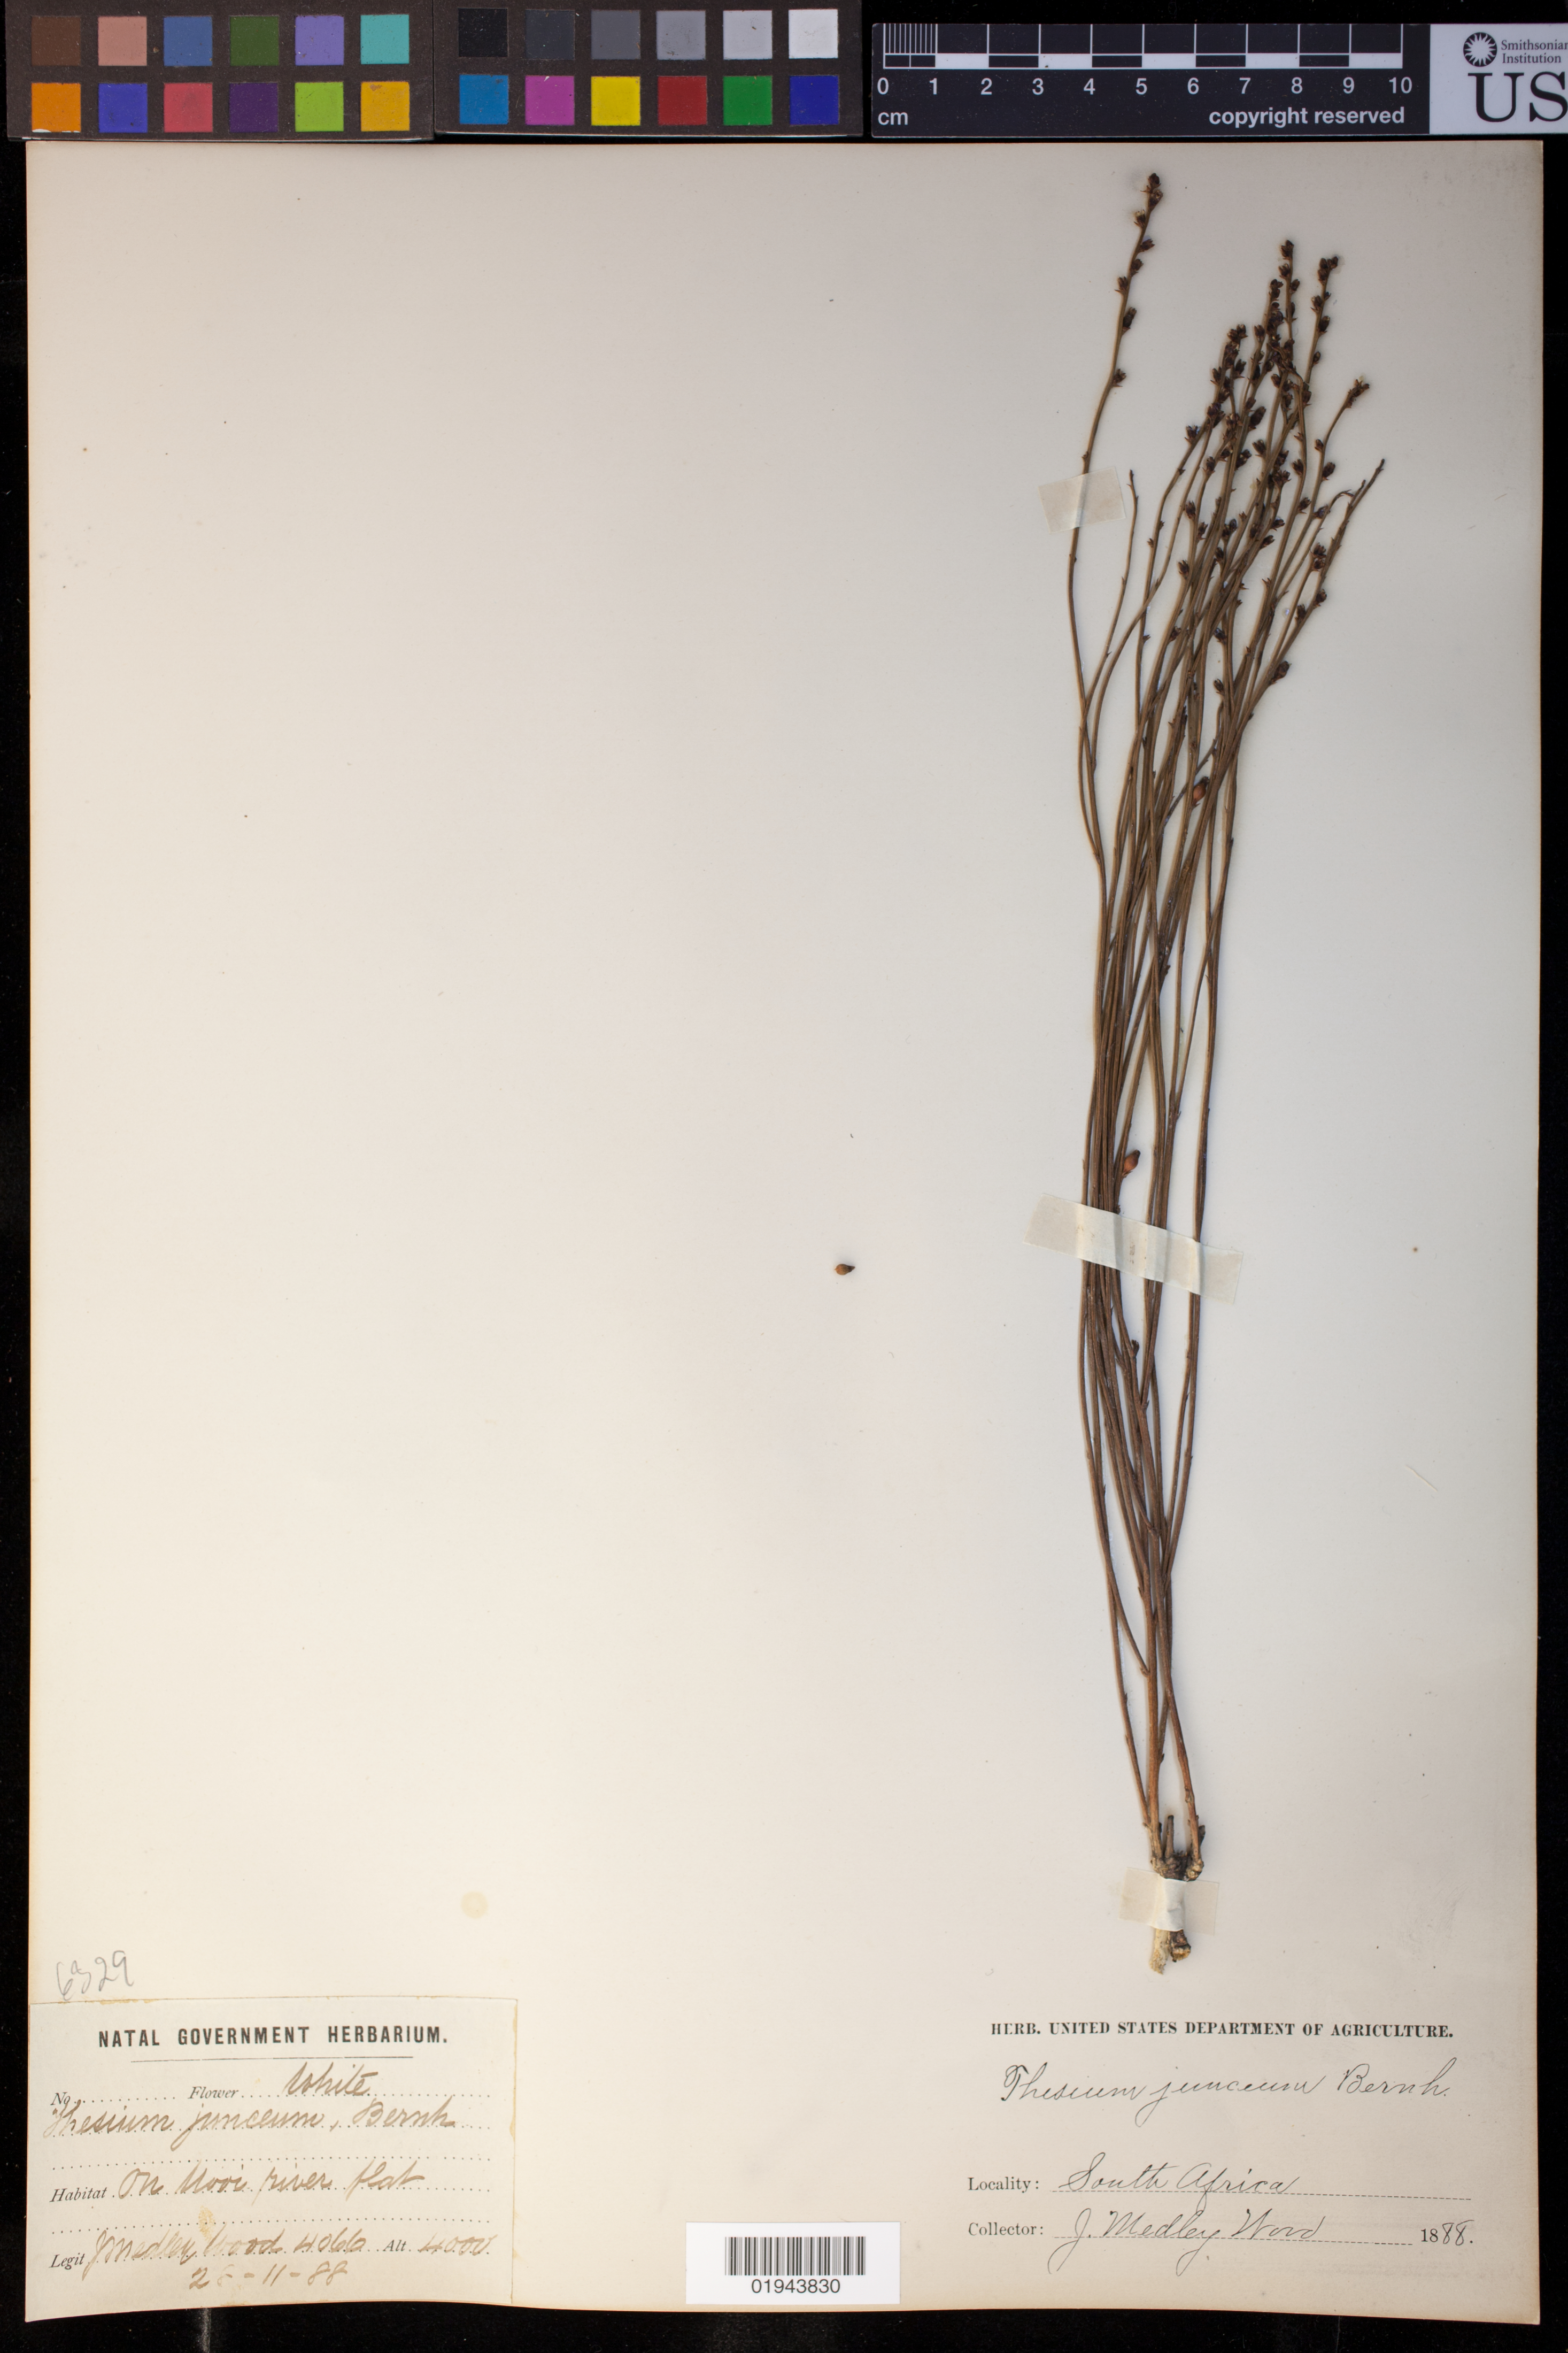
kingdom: Plantae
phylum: Tracheophyta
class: Magnoliopsida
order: Santalales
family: Thesiaceae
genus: Thesium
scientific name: Thesium junceum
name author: Bernh. ex Krauss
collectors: J. M. Wood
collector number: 4066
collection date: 1888-11-28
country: South Africa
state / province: KwaZulu-Natal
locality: On Mooi river flat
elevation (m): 1219